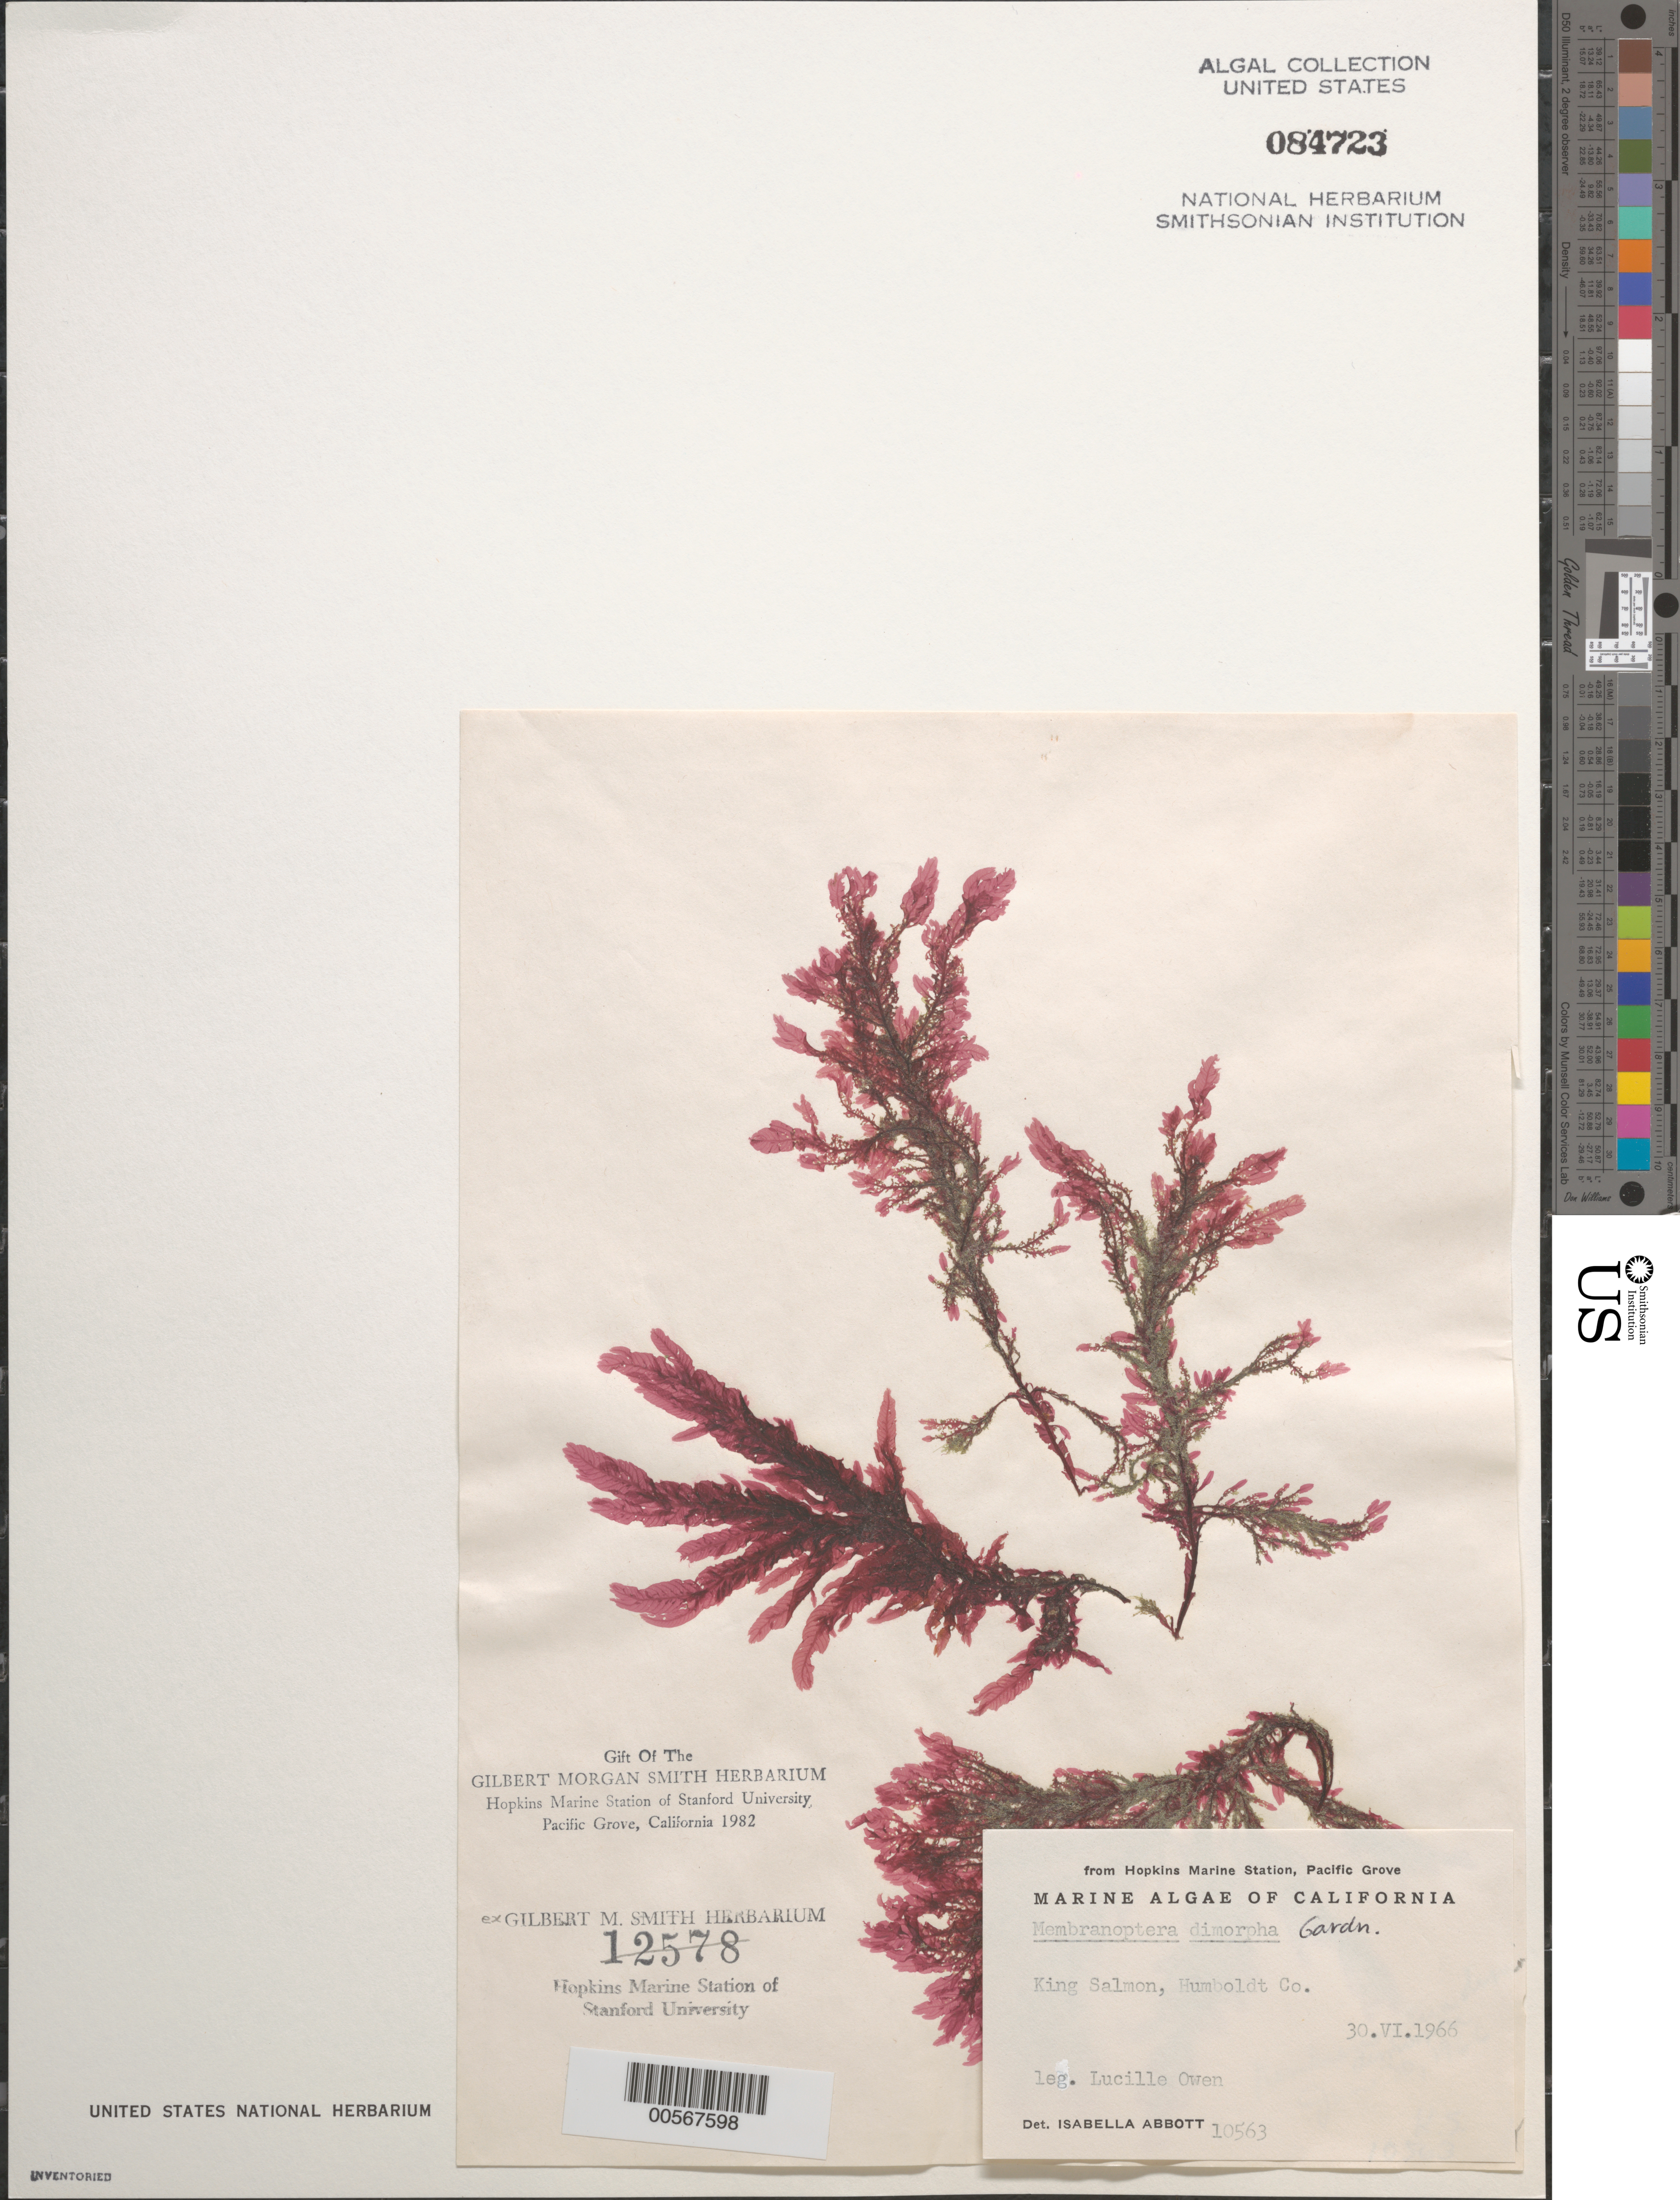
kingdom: Plantae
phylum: Rhodophyta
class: Florideophyceae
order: Ceramiales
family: Delesseriaceae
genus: Membranoptera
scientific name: Membranoptera platyphylla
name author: (Setch. & N.L. Gardner) Kylin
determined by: Algae name updating Project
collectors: L. Owen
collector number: IAA 10563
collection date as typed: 30 Jun 1966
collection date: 1966-06-30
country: United States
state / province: California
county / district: Humboldt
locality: King Salmon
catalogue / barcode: US 84723